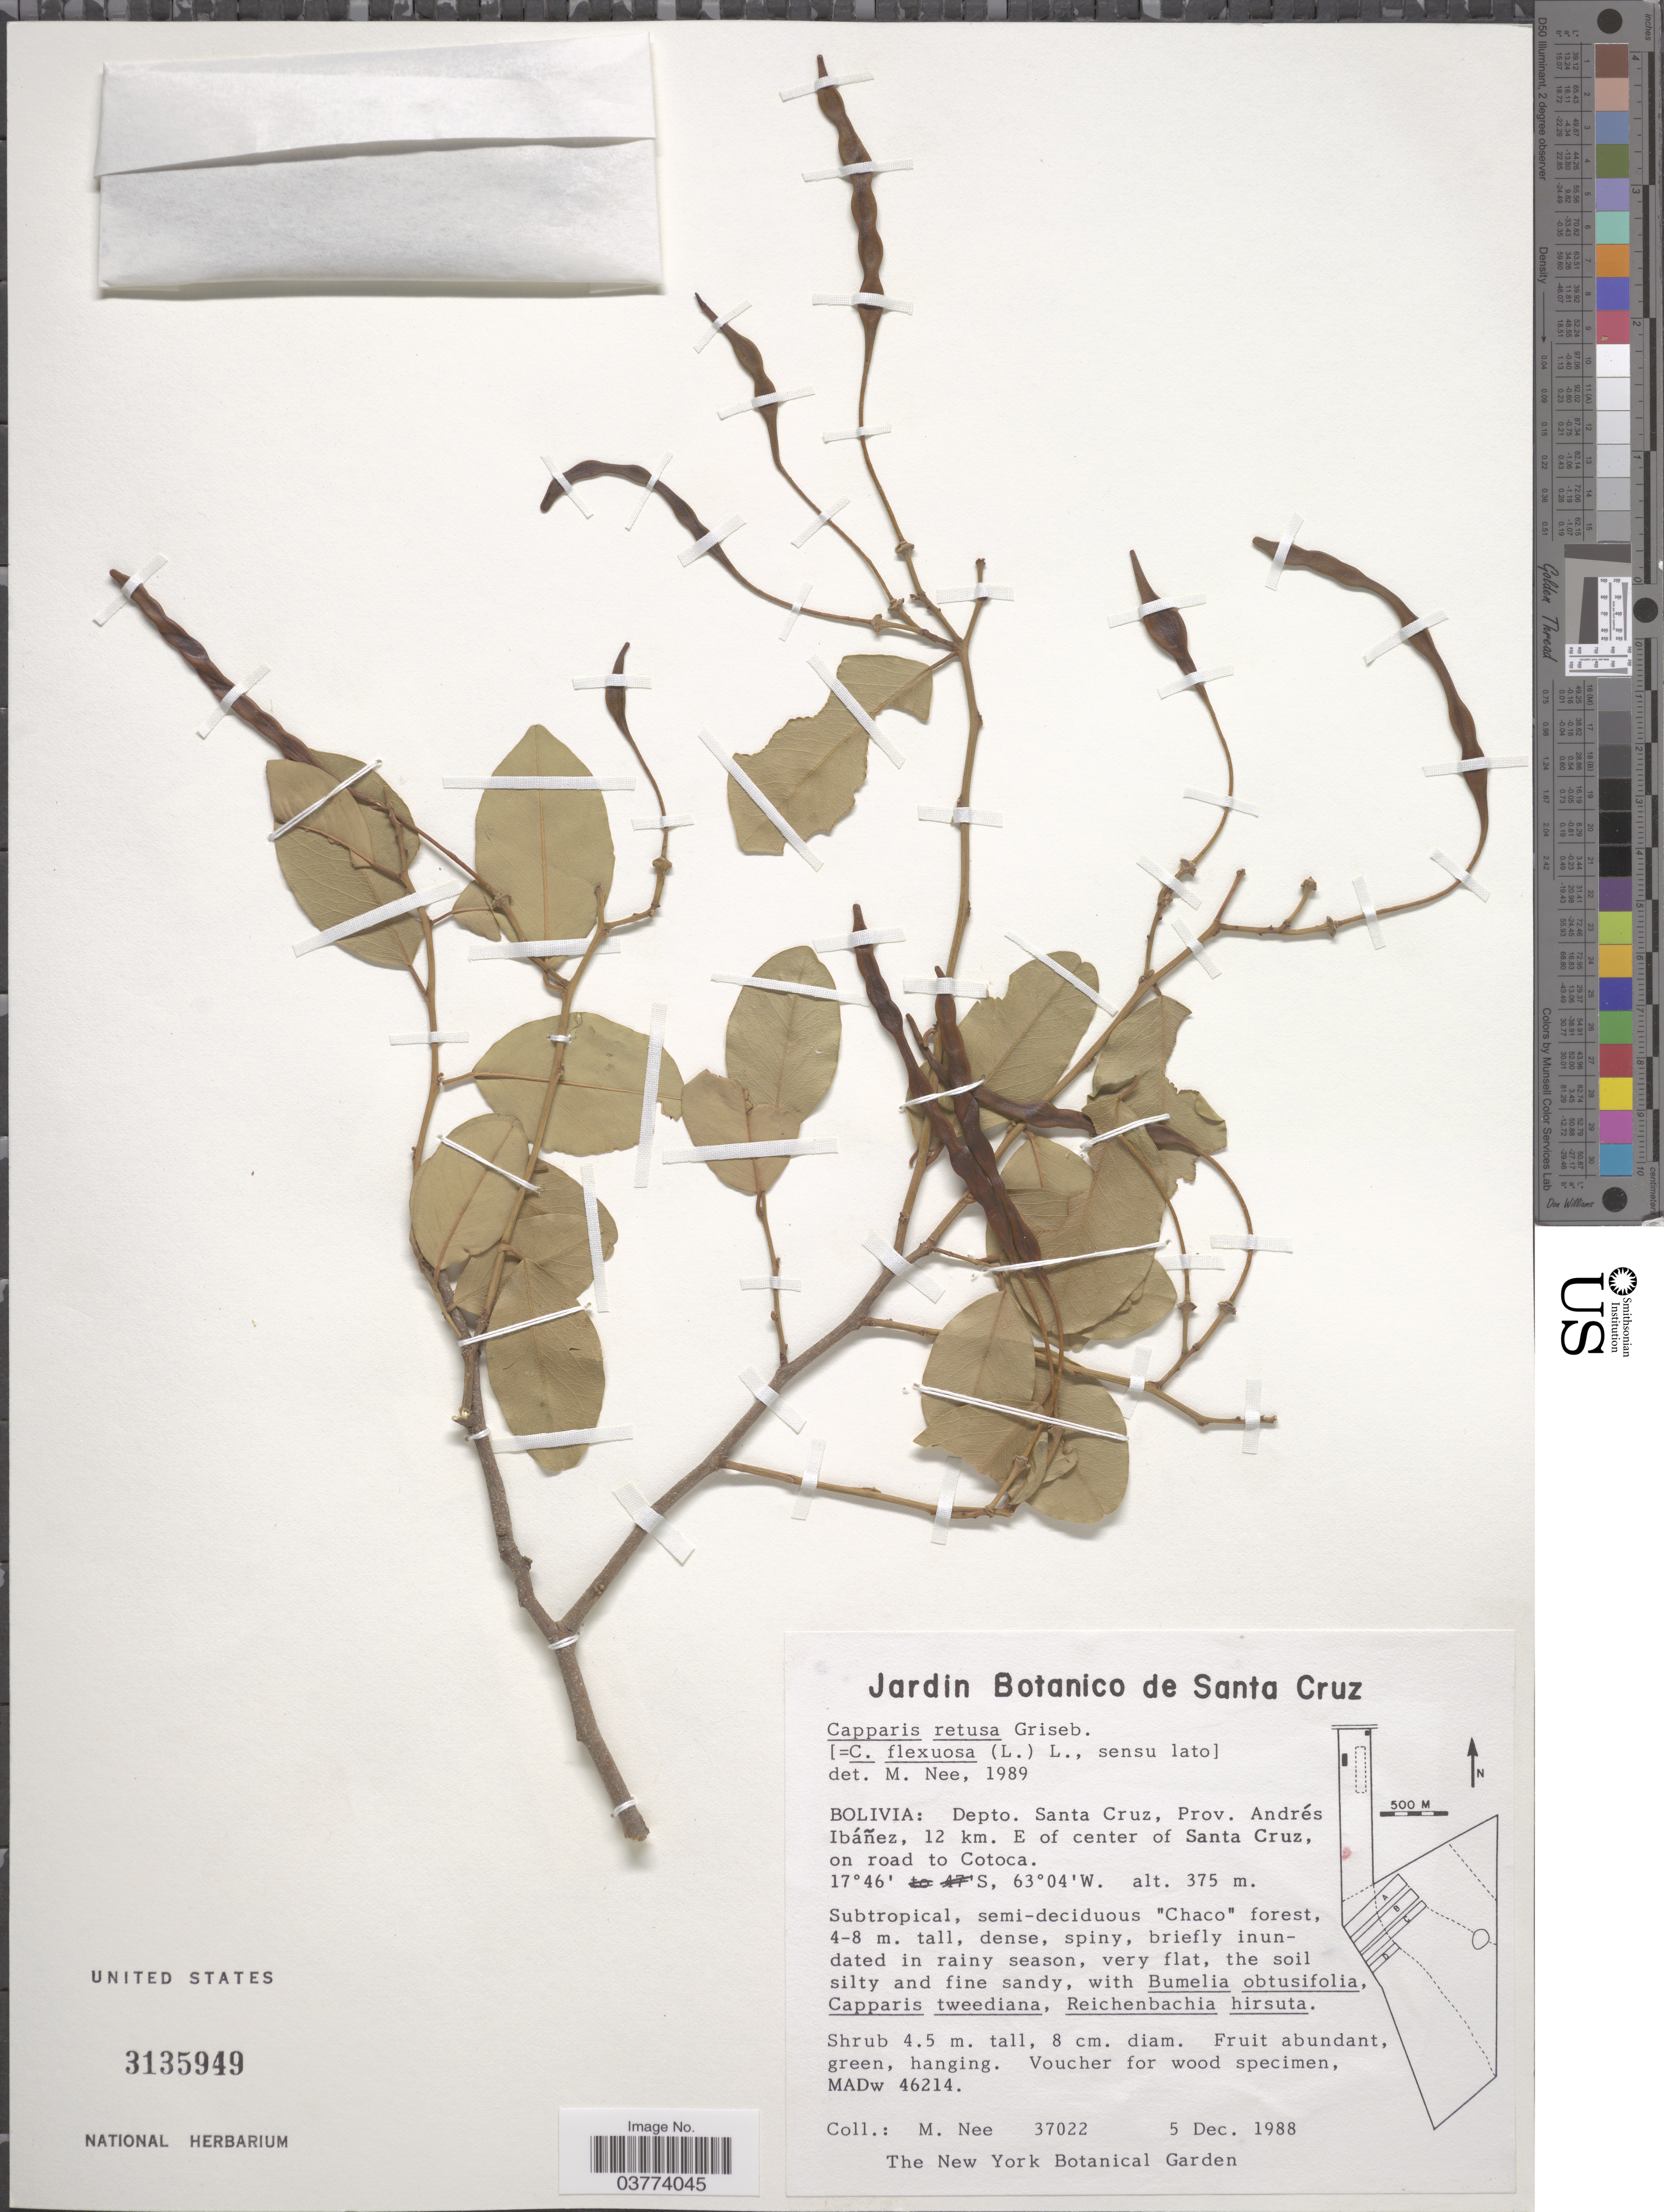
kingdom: Plantae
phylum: Tracheophyta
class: Magnoliopsida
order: Brassicales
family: Capparaceae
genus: Cynophalla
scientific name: Cynophalla retusa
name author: (Griseb.) Cornejo & Iltis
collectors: M. Nee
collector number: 37022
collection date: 1988-12-05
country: Bolivia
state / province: Santa Cruz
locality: Depto. Santa Cruz, Prov. Andrés Ibáñez, 12 km. E of center of Santa Cruz, on road to Cotoca.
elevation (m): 375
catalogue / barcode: US 3135949